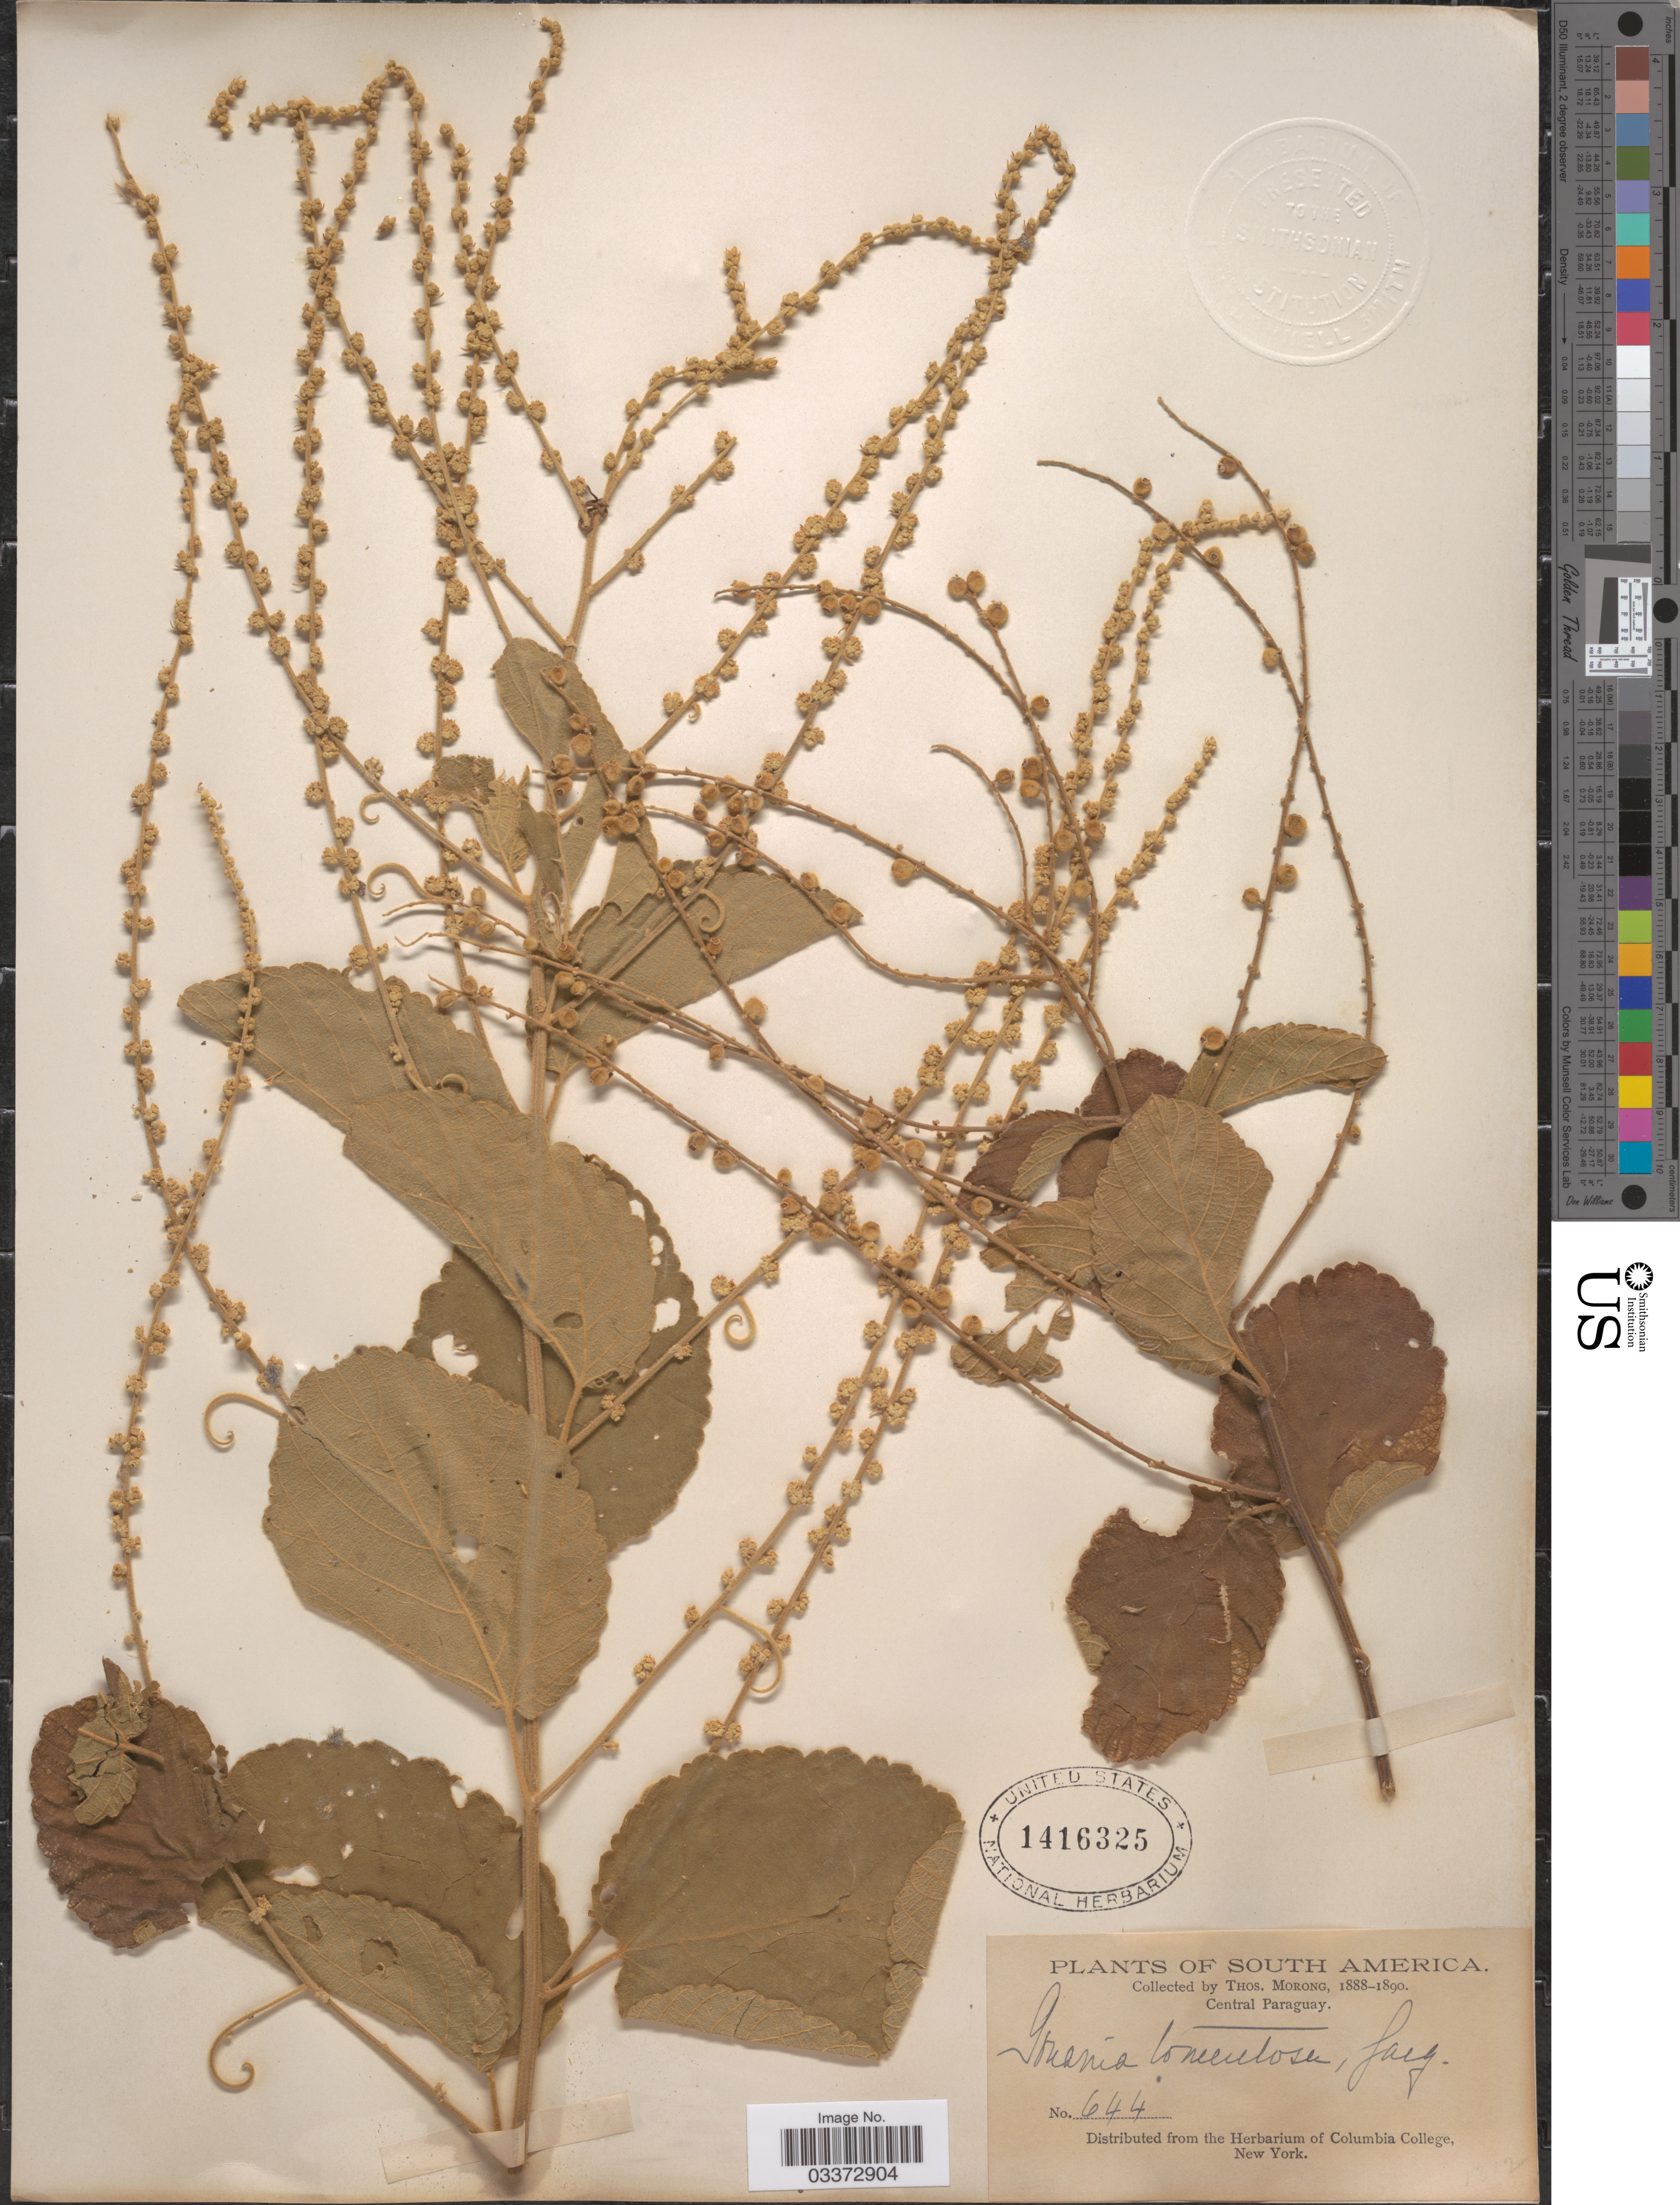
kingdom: Plantae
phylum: Tracheophyta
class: Magnoliopsida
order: Rosales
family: Rhamnaceae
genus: Gouania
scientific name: Gouania latifolia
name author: Reissek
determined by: Figueira, Mauricio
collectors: ex herb. T. Morong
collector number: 644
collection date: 1888/1890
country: Paraguay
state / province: Central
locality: Central Paraguay.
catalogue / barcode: US 1416325